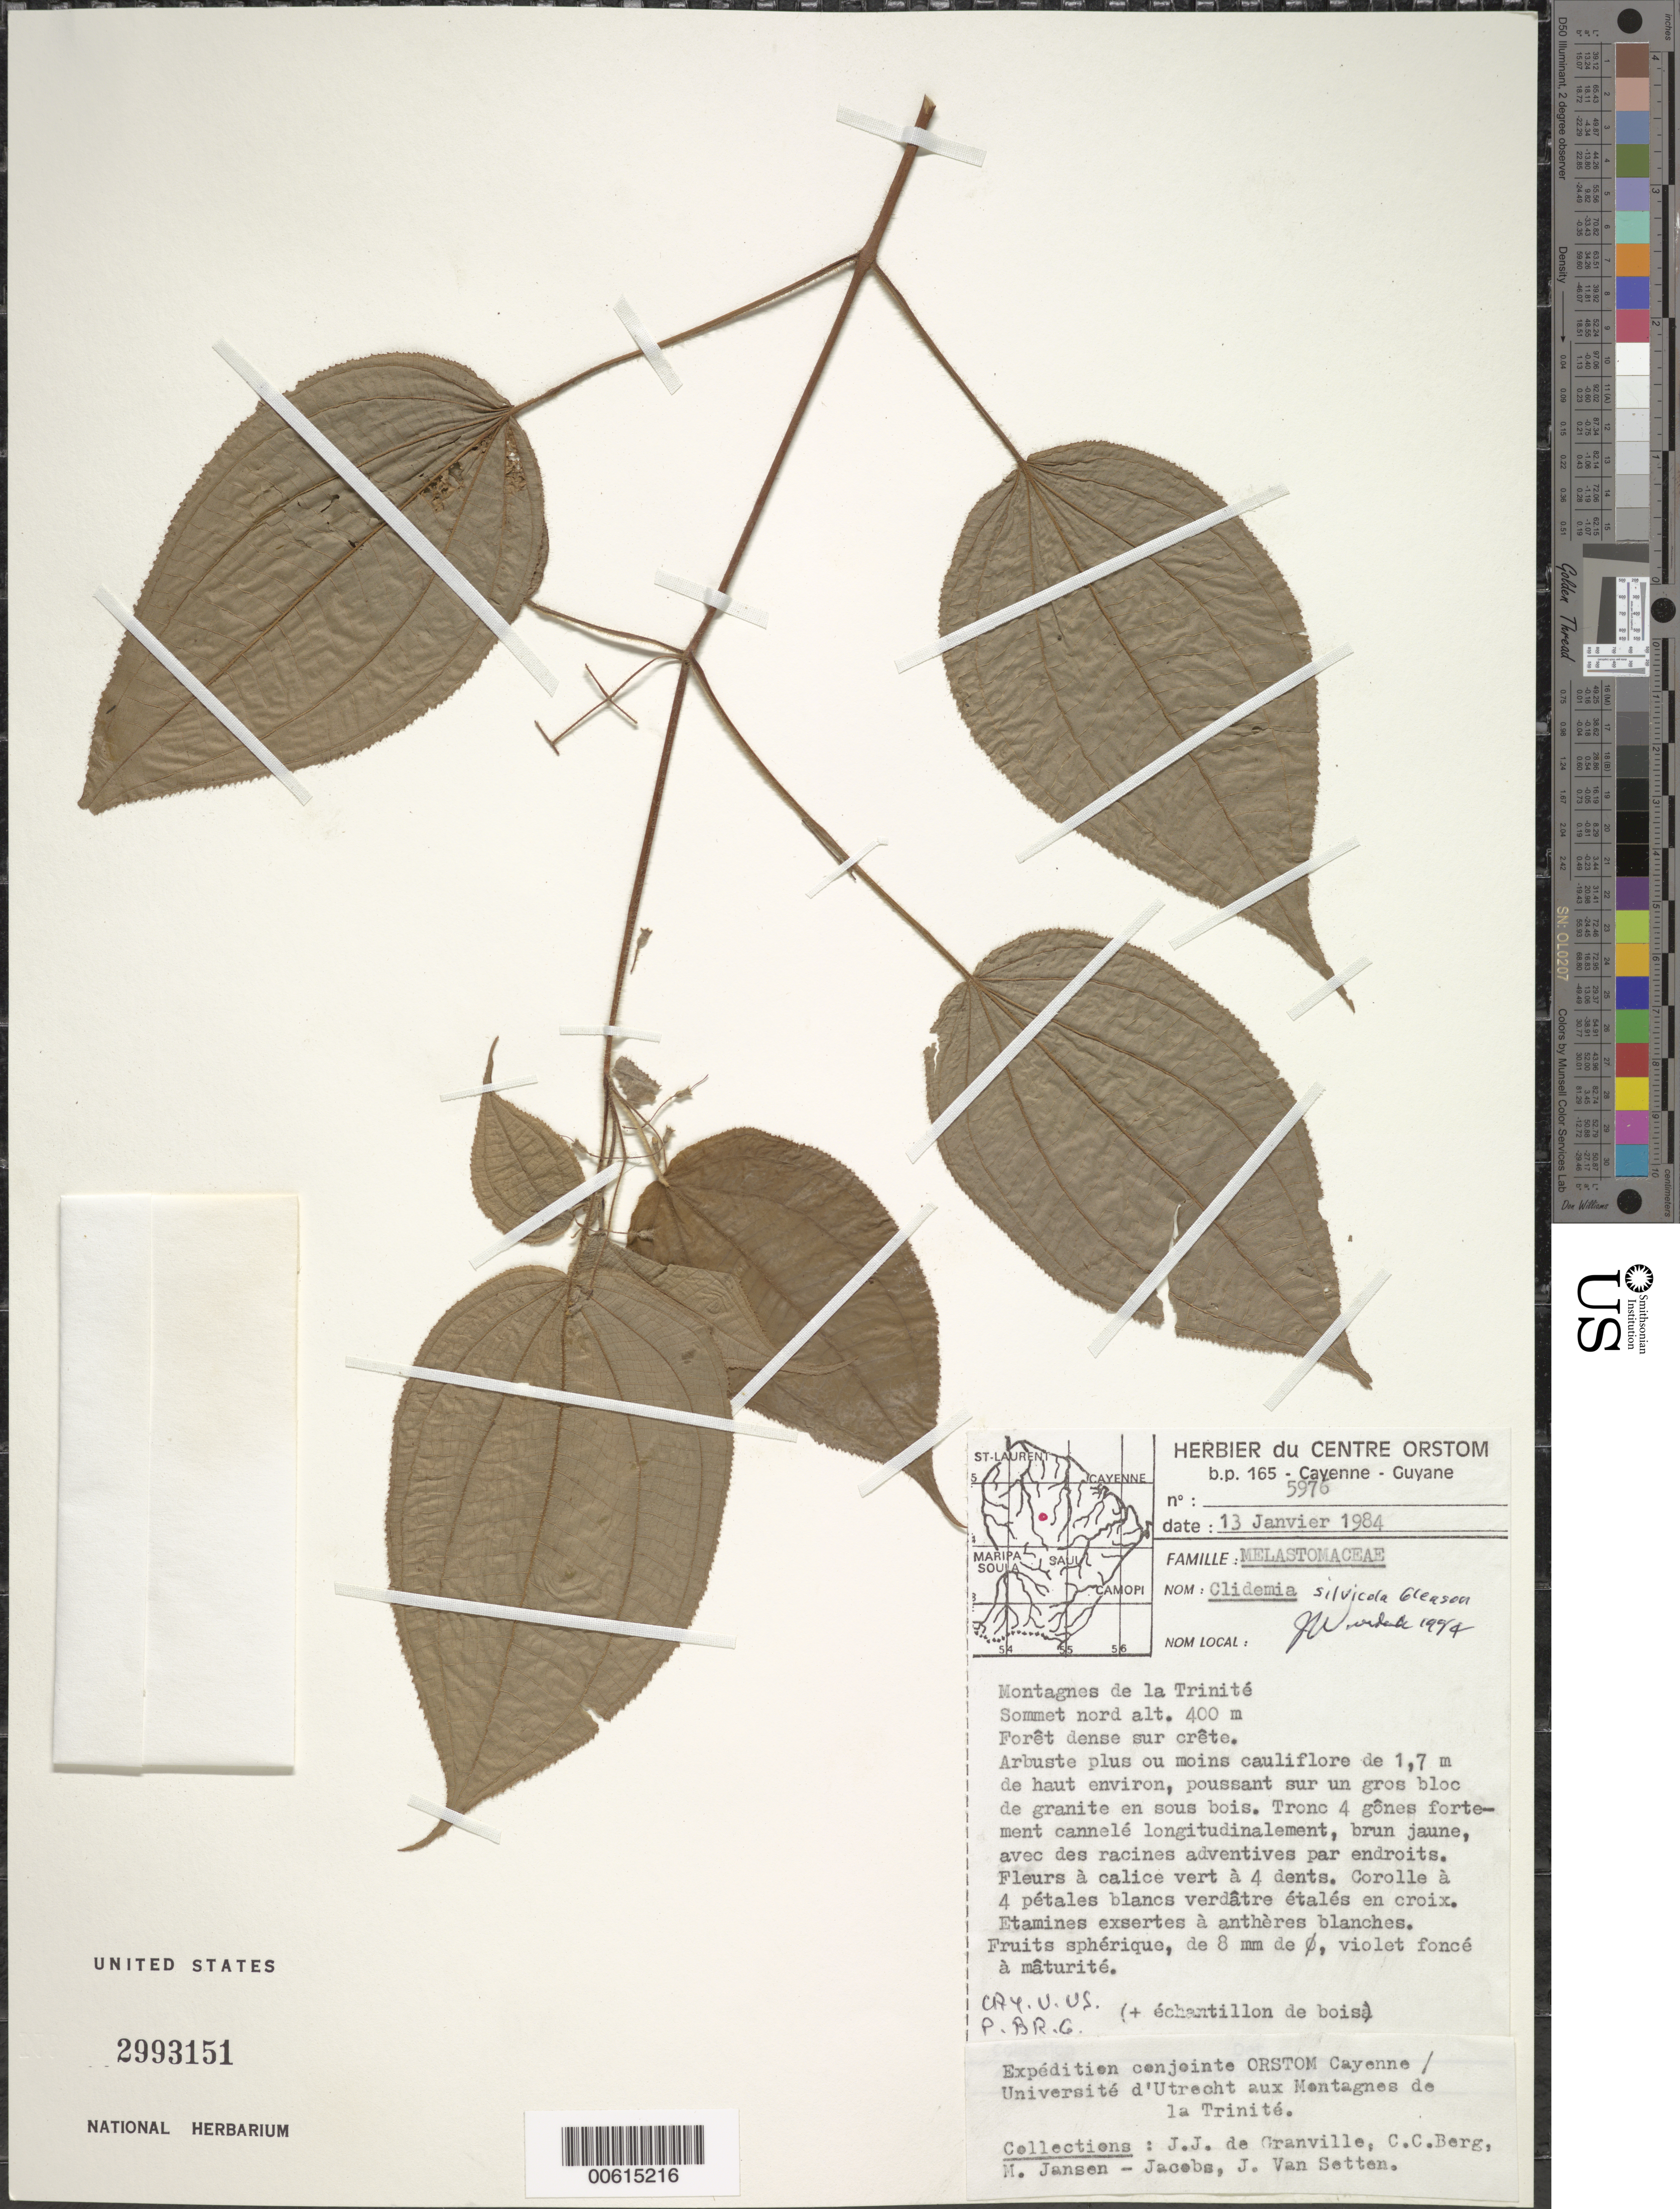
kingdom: Plantae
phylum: Tracheophyta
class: Magnoliopsida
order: Myrtales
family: Melastomataceae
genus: Clidemia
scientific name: Clidemia silvicola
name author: Gleason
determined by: Wurdack, John J., (US), US (UNITED STATES)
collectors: J.-J. de Granville, C. C. Berg, M. J. Jansen-Jacobs & J. van Setten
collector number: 5976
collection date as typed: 13-Jan-84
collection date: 1984-01-13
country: French Guiana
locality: Montagnes de la Trinité, sommet Nord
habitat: Foret dense sur crete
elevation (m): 400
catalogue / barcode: US 2993151